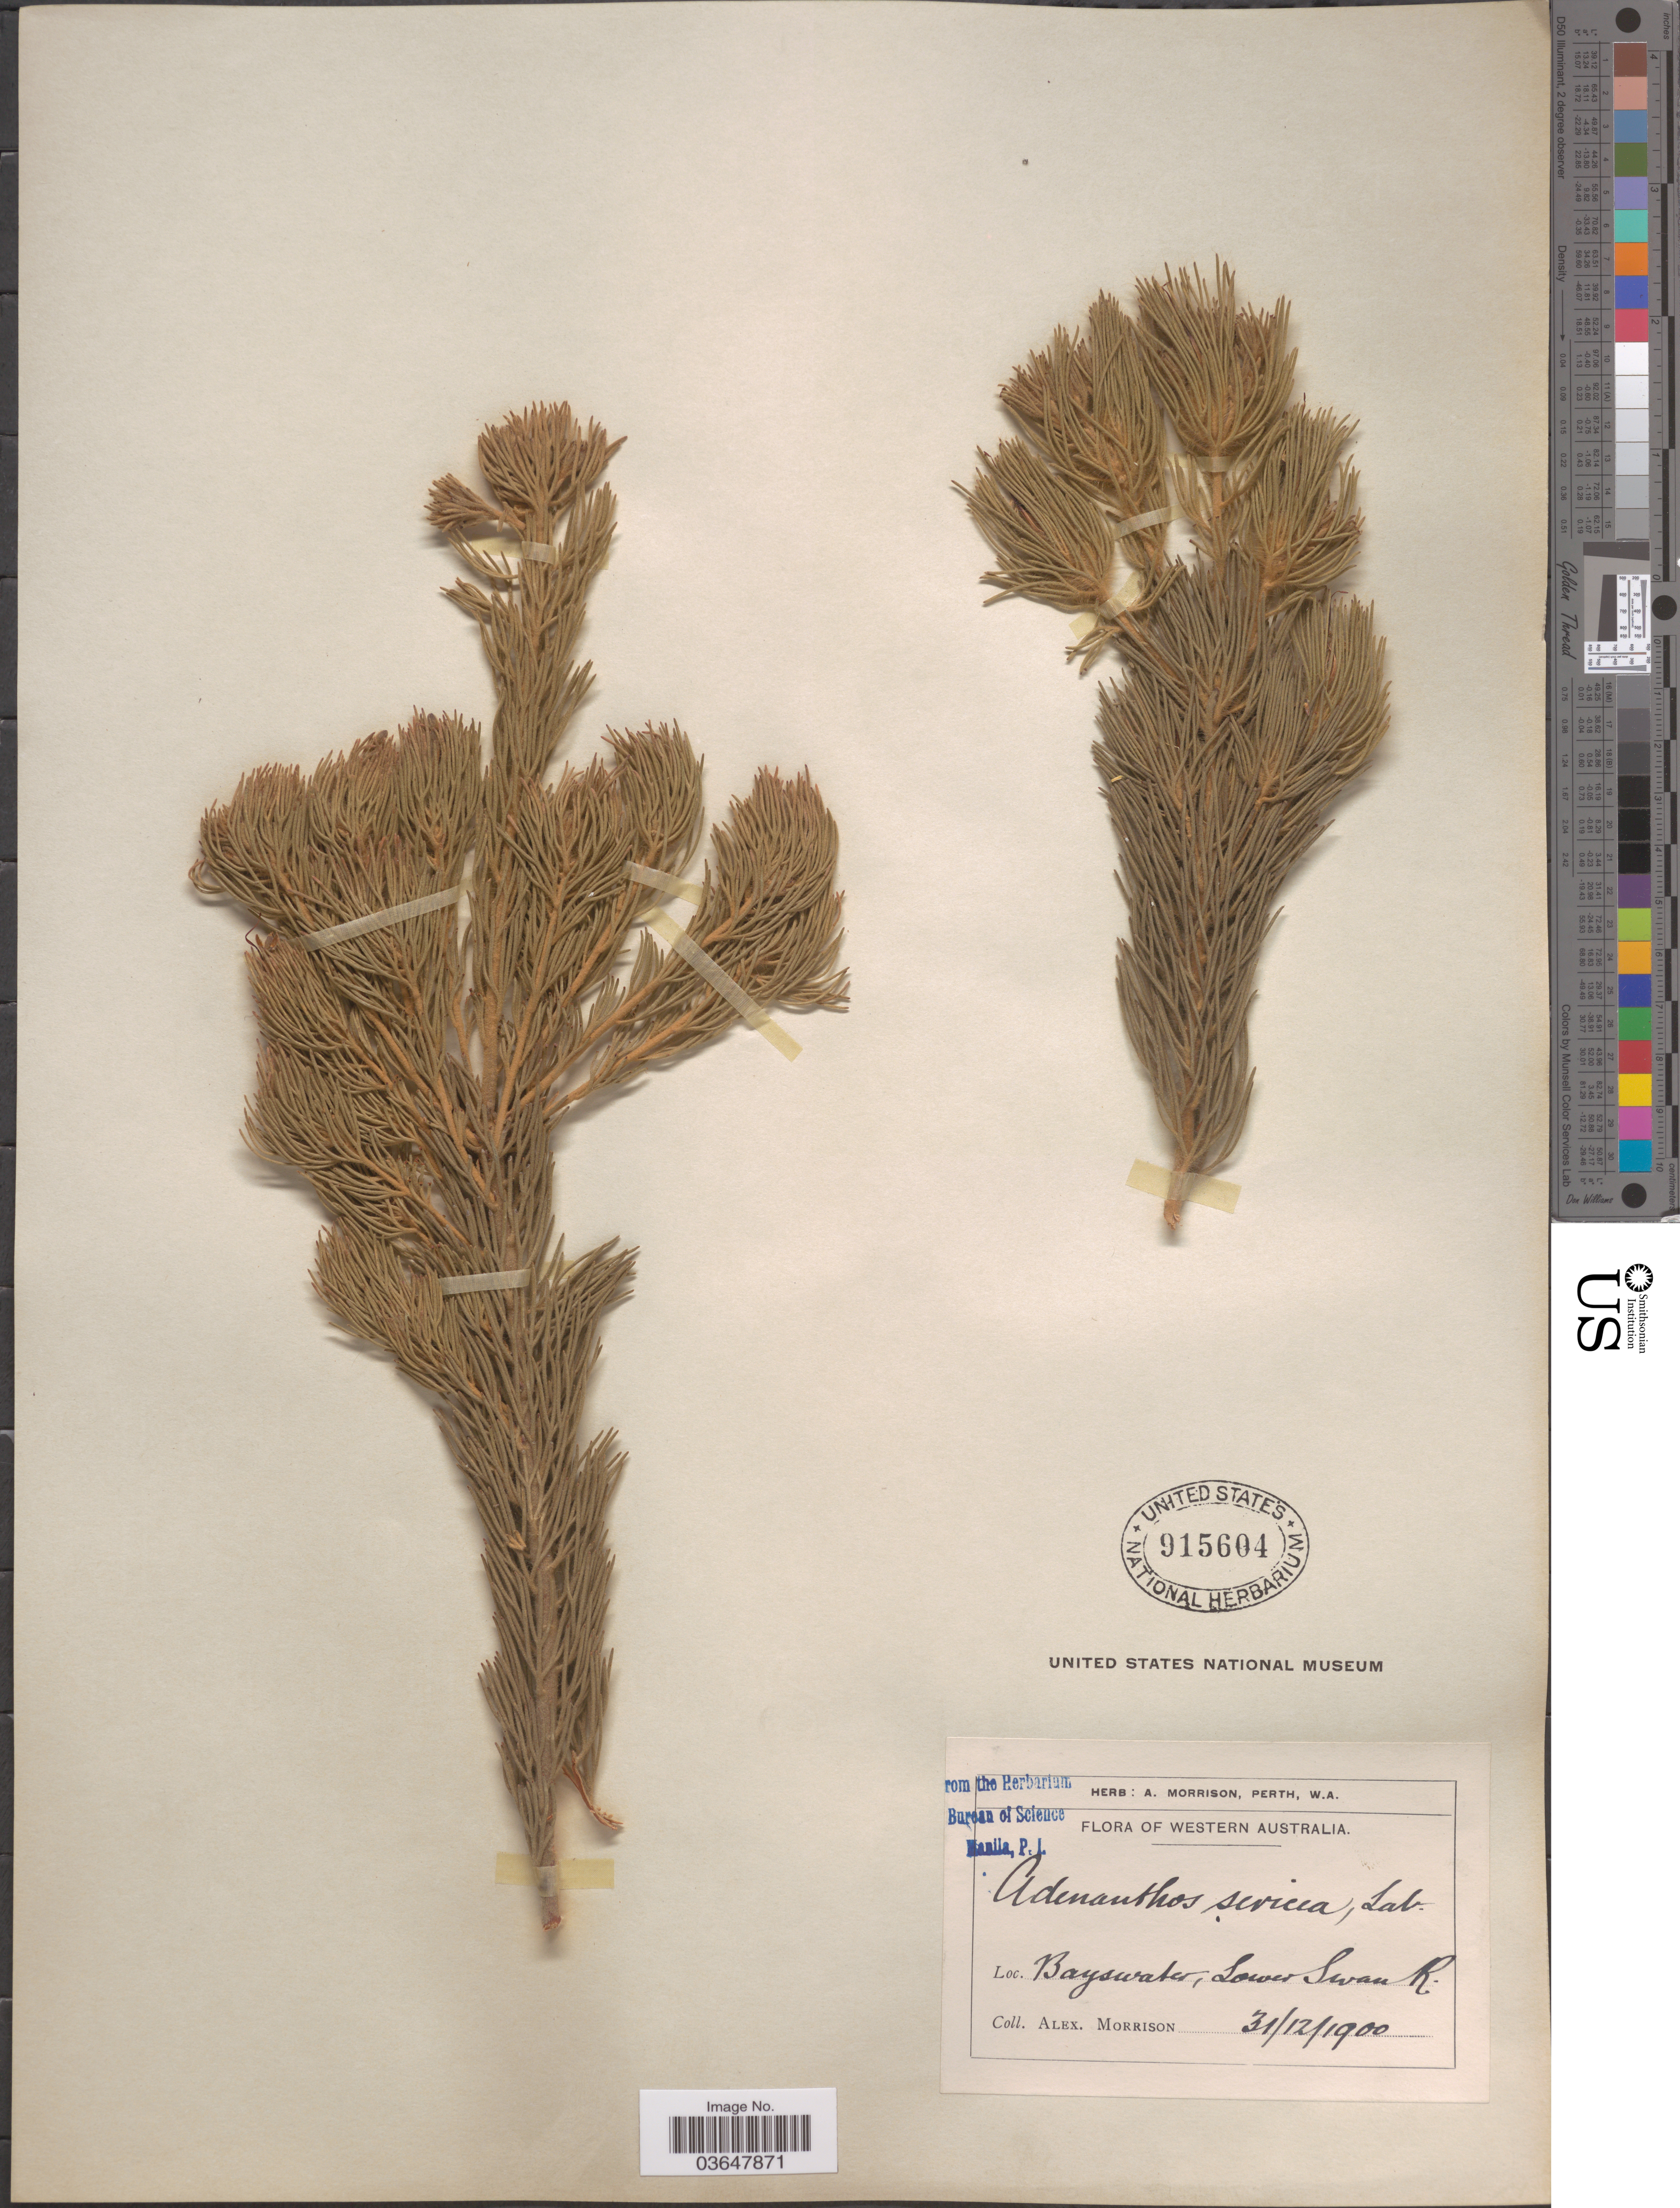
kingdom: Plantae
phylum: Tracheophyta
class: Magnoliopsida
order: Proteales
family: Proteaceae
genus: Adenanthos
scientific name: Adenanthos sericeus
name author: Labill.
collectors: A. Morrison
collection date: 1900-12-21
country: Australia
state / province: Western Australia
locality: Bayswater, Lower Swan R.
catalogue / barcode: US 915604